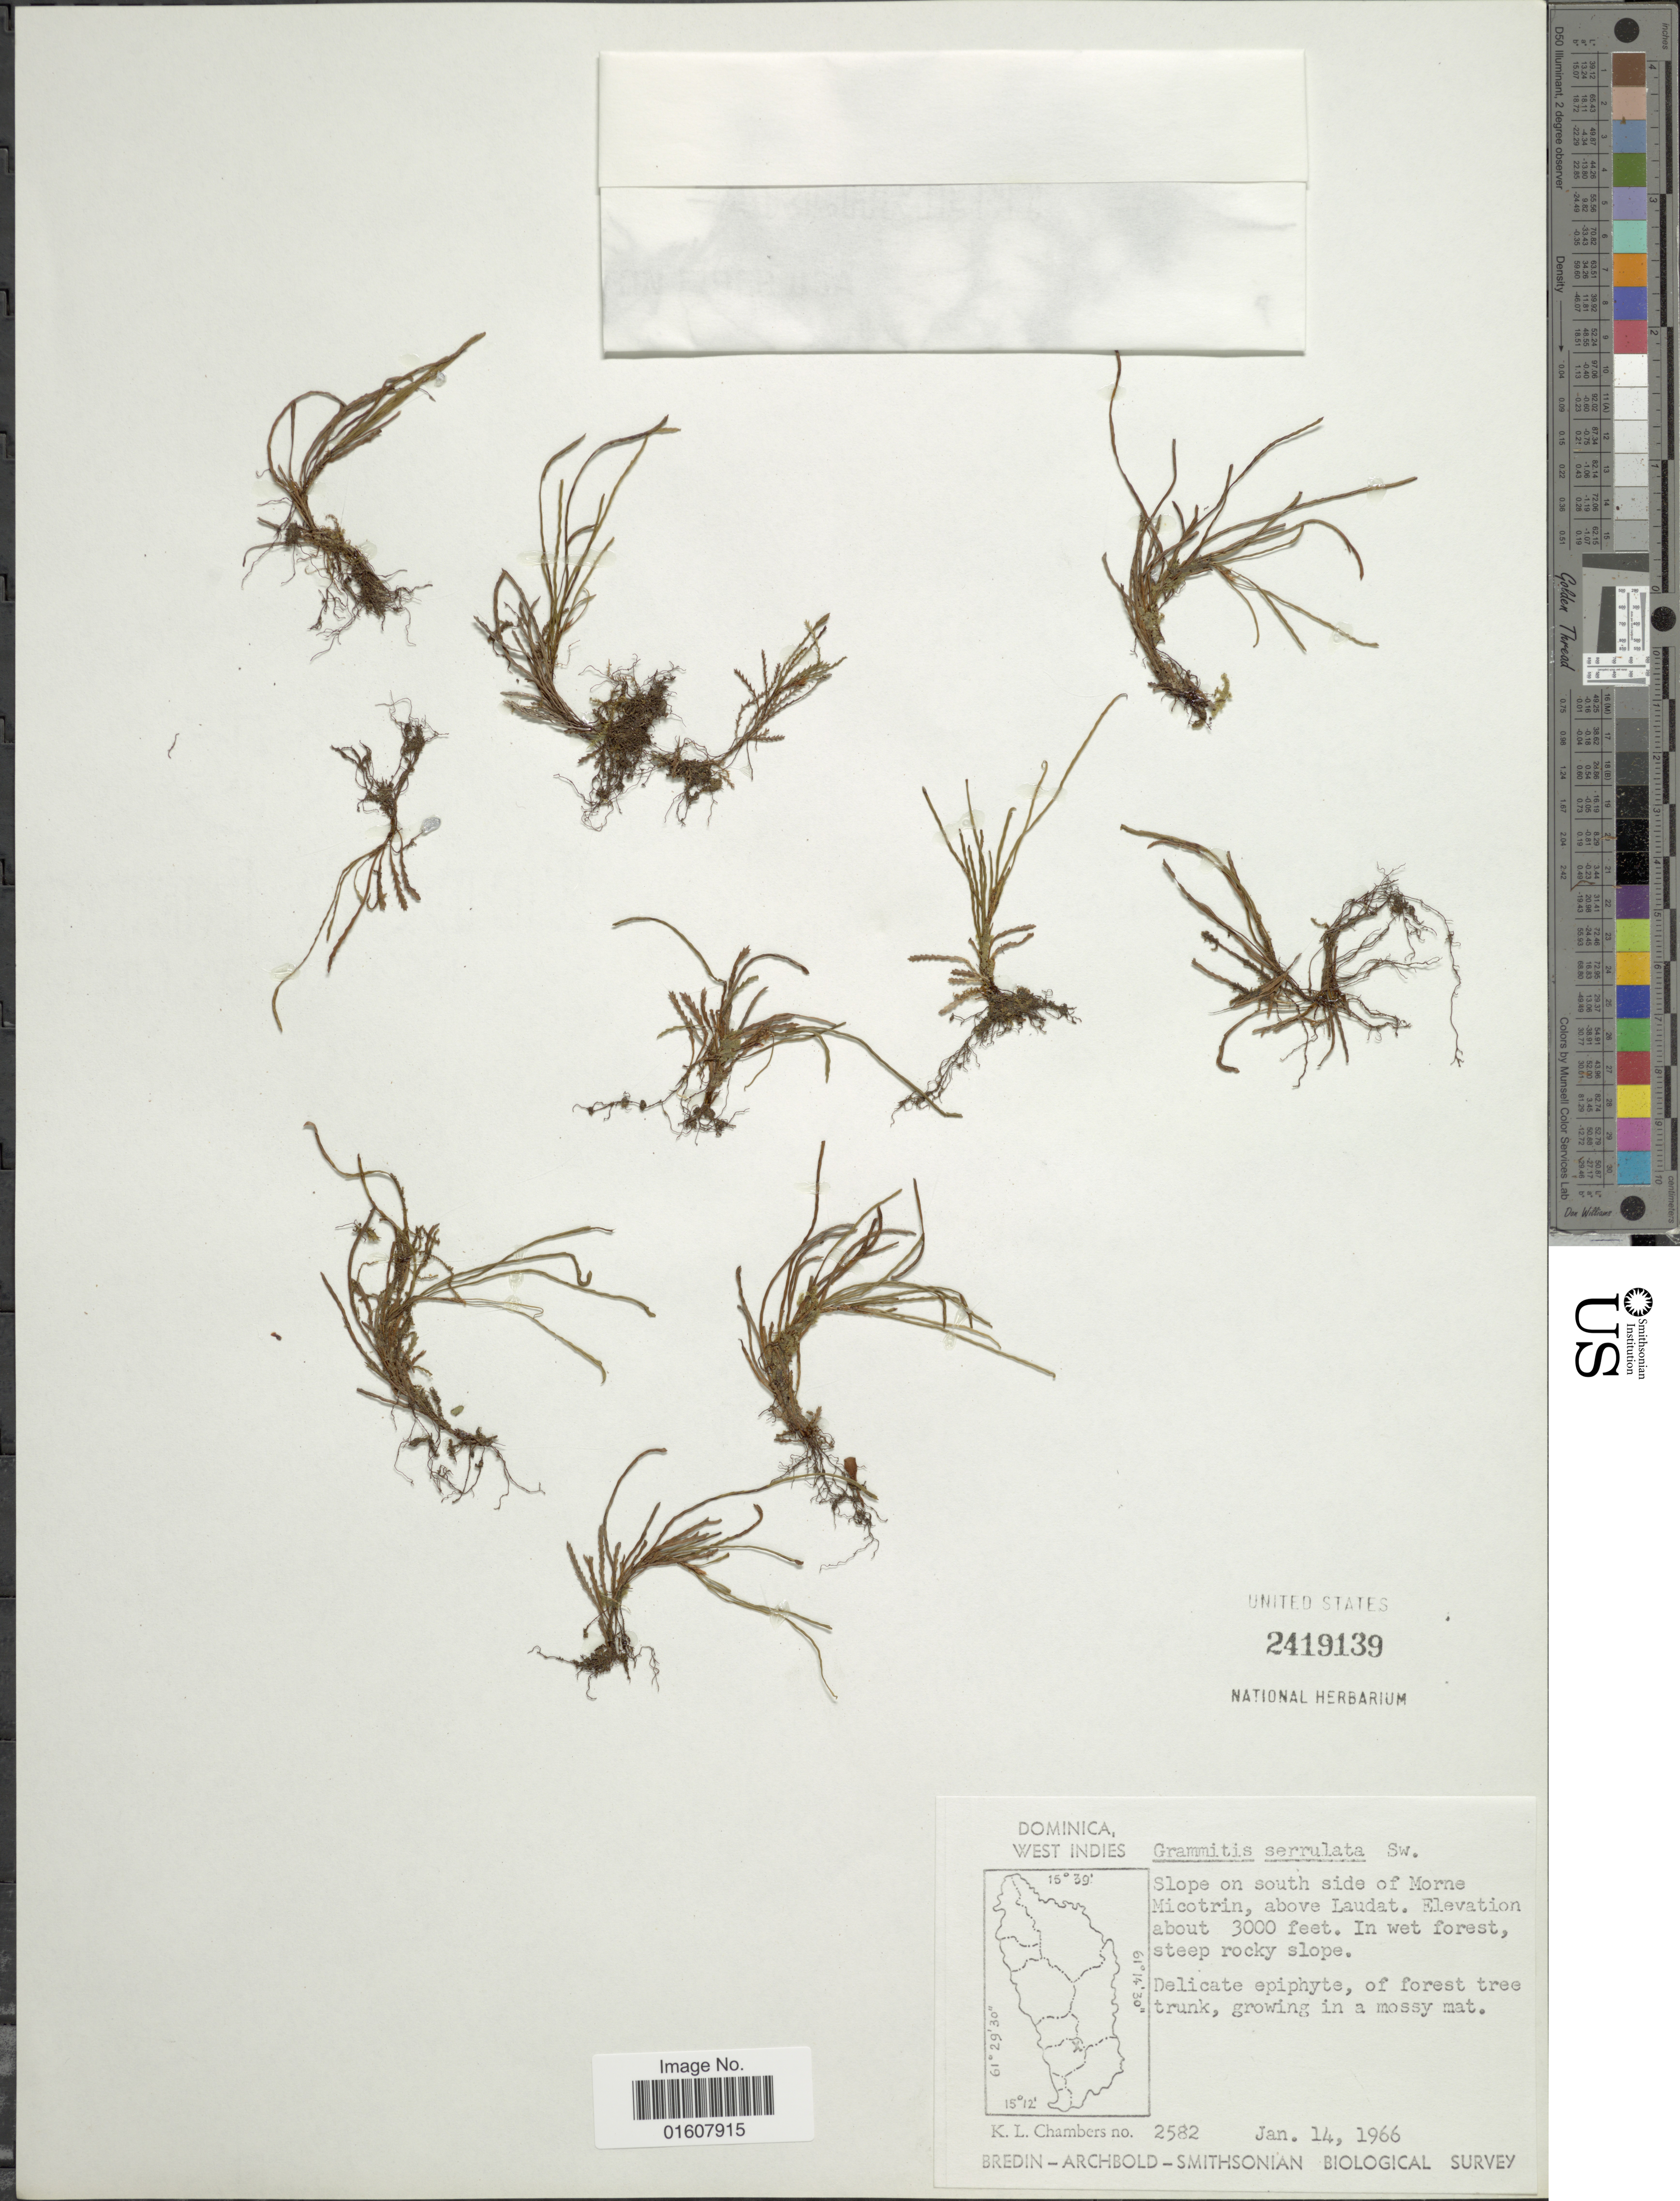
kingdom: Plantae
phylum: Tracheophyta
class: Polypodiopsida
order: Polypodiales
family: Polypodiaceae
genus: Cochlidium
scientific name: Cochlidium serrulatum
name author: (Sw.) L.E. Bishop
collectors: K. Chambers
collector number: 2582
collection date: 1966-01-14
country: Dominica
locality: Slopes on south side of Morne Micotrin, above Laudat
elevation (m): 914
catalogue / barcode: US 2419139